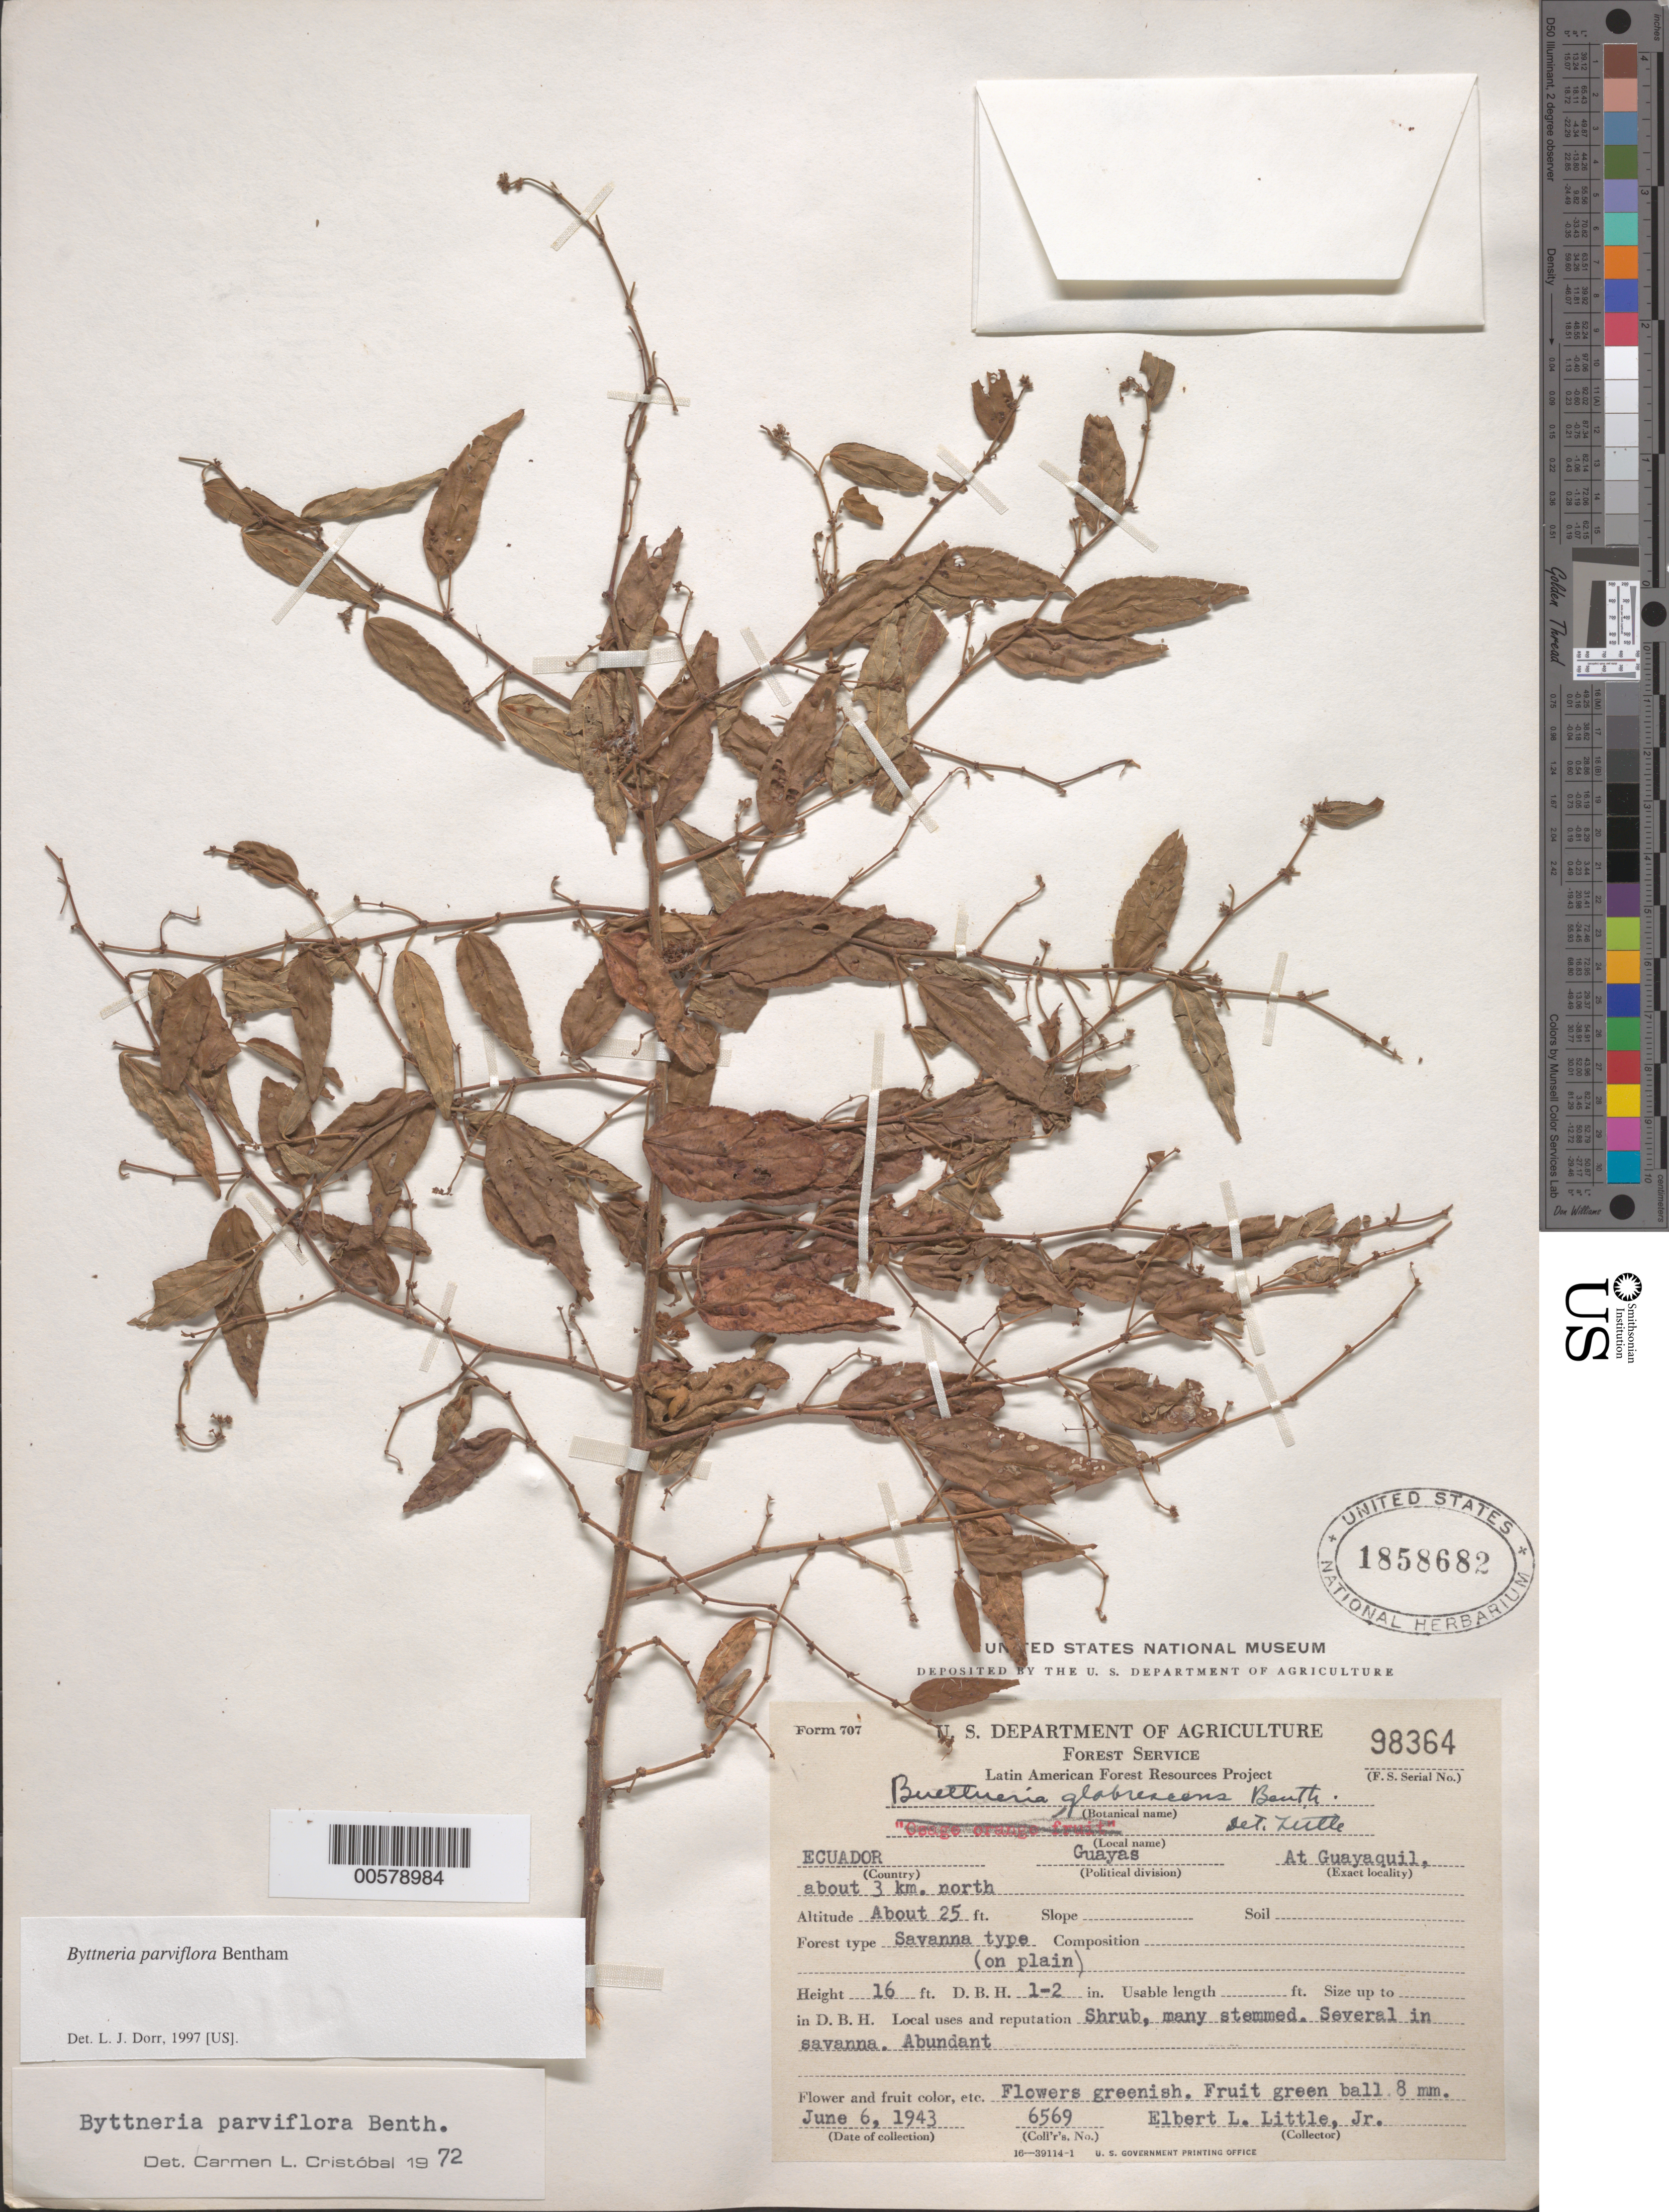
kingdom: Plantae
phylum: Tracheophyta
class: Magnoliopsida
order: Malvales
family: Malvaceae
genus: Byttneria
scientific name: Byttneria parviflora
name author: Benth.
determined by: Cristóbal, C. L.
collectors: E. L. Little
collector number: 6569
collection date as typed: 06 Jun 1943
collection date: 1943-06-06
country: Ecuador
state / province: Guayas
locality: About 3 km N of Guayaquil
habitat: Savanna type on plain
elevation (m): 7.62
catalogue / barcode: US 1858682